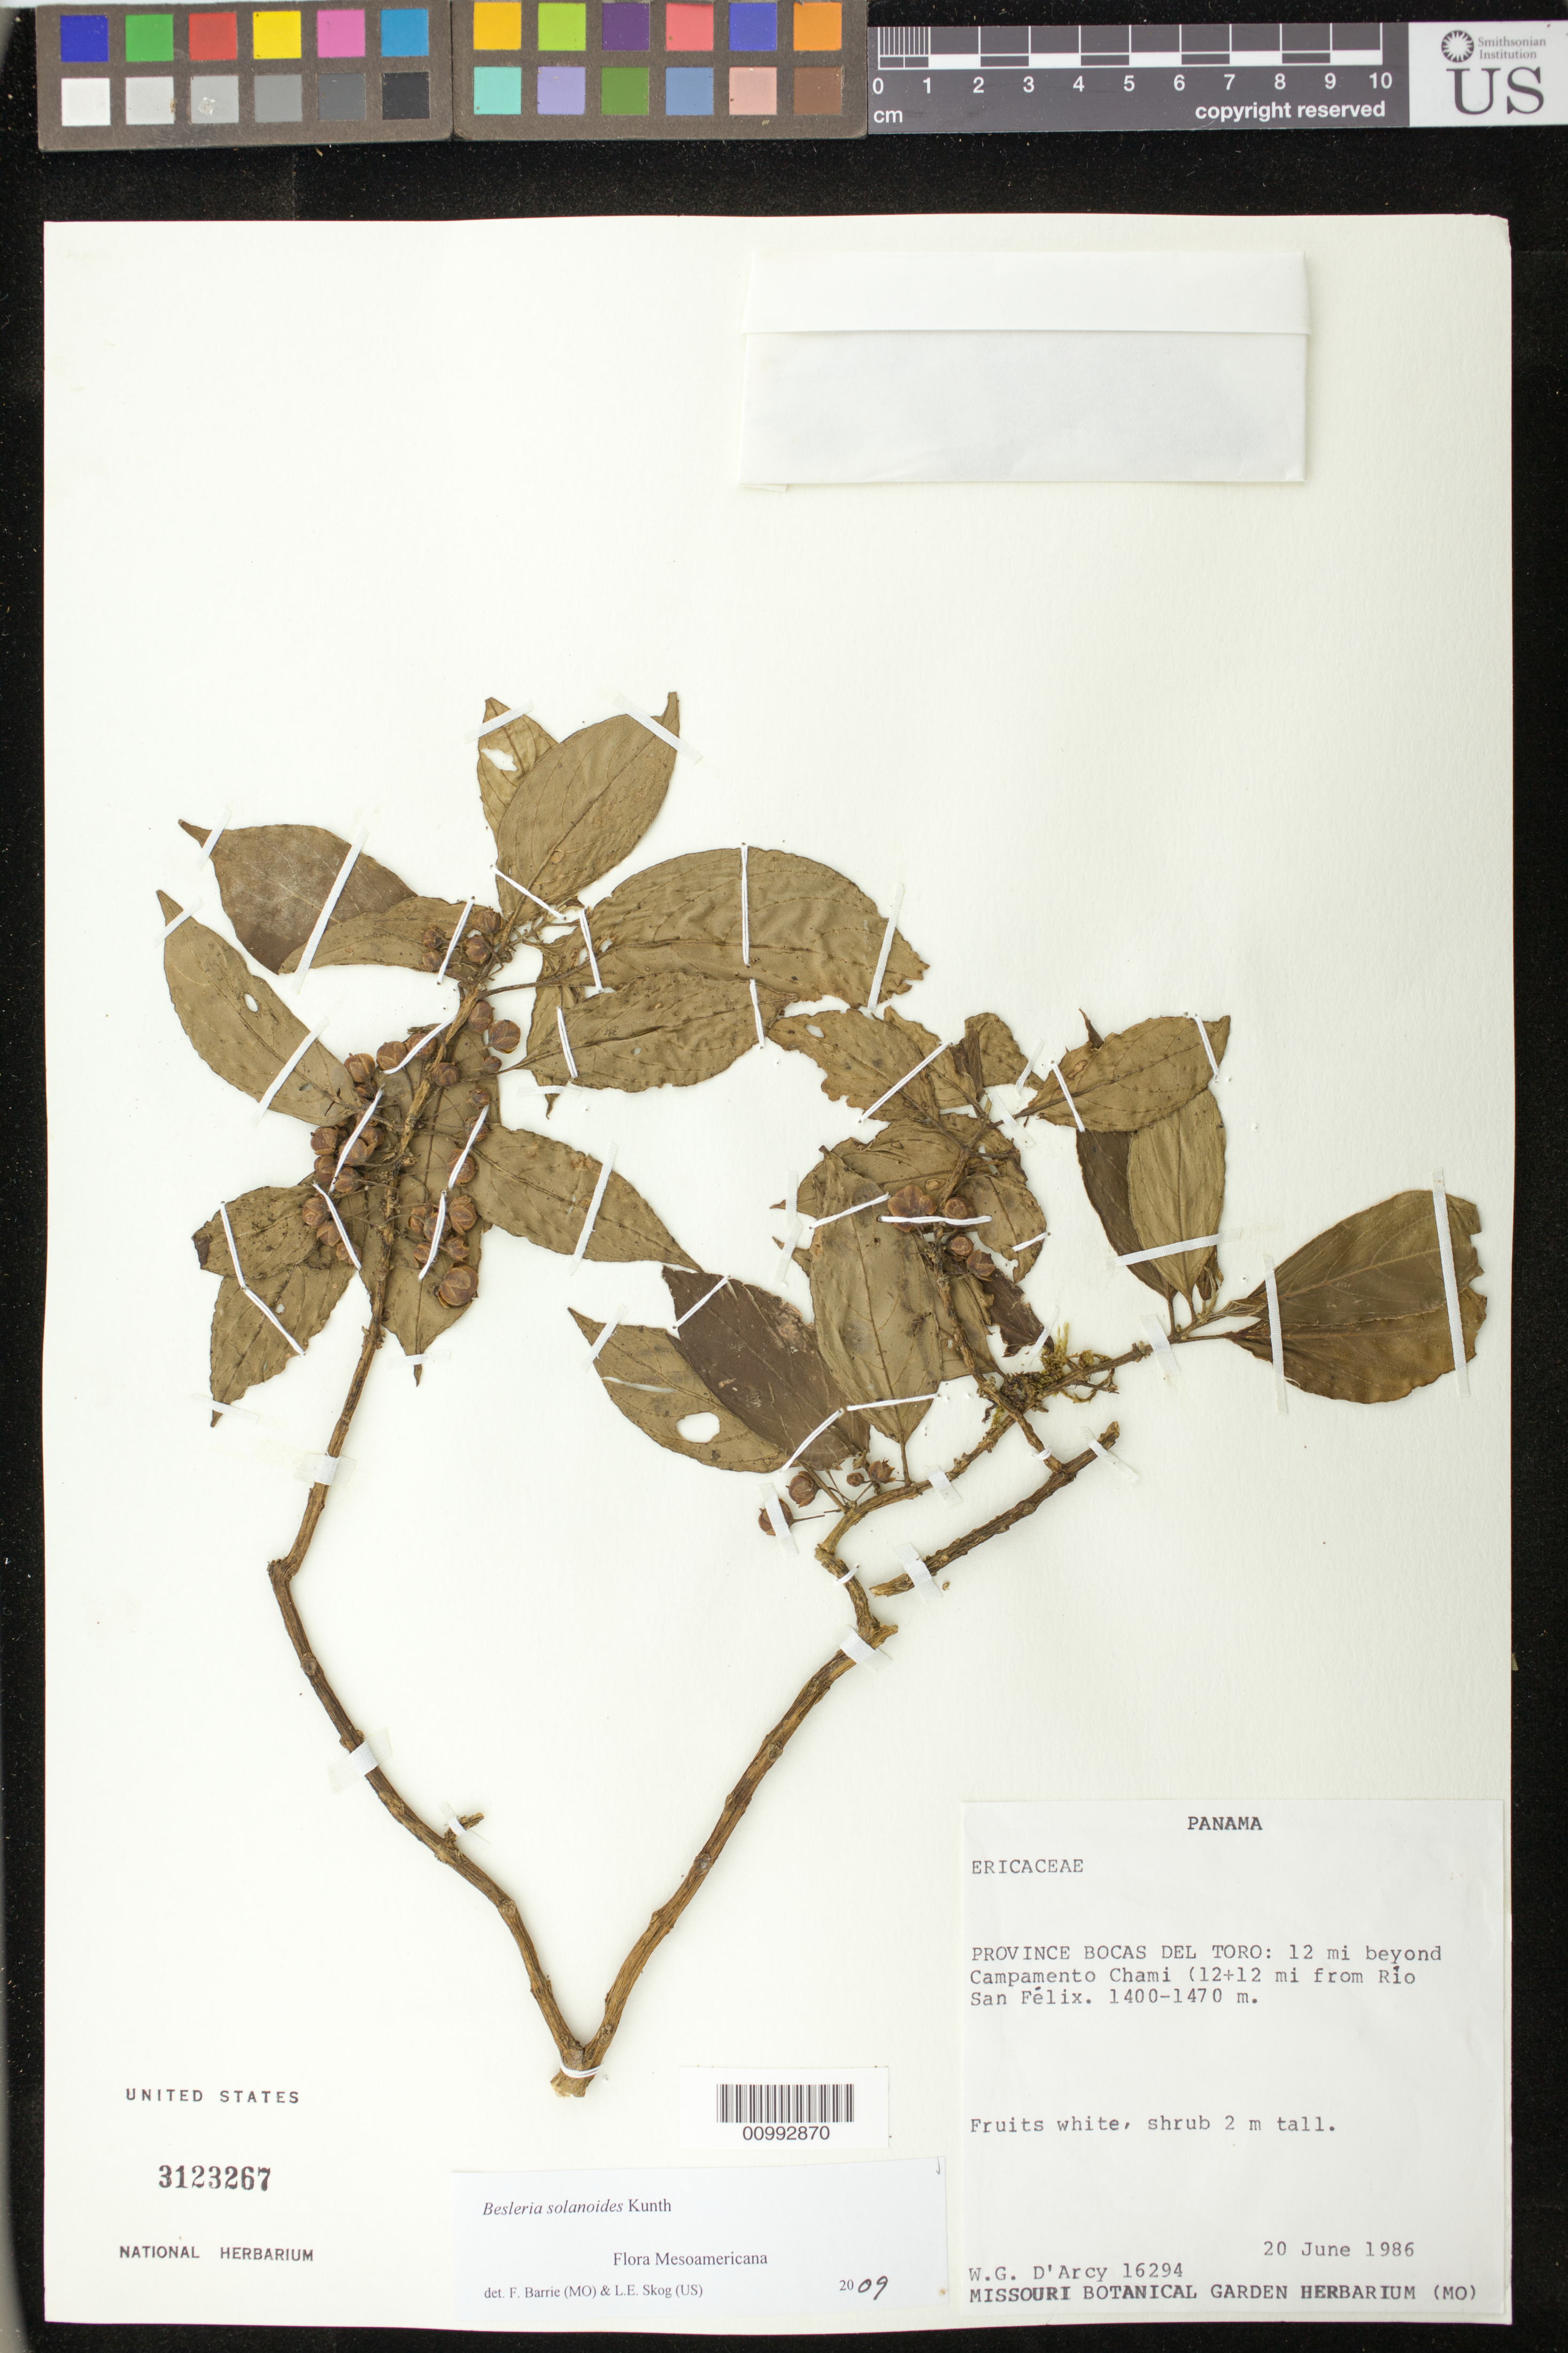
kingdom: Plantae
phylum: Tracheophyta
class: Magnoliopsida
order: Lamiales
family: Gesneriaceae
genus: Besleria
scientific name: Besleria solanoides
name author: Kunth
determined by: Barrie, F. R.; Skog, Laurence E.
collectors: W. G. D'Arcy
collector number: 16294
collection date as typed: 20 Jun 1986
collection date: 1986-06-20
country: Panama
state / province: Bocas del Toro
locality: Province Bocas del Toro: 12 mi beyond Campamento Chami (12 + 12 mi from Rio San Félix)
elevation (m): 1400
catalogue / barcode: US 3123267